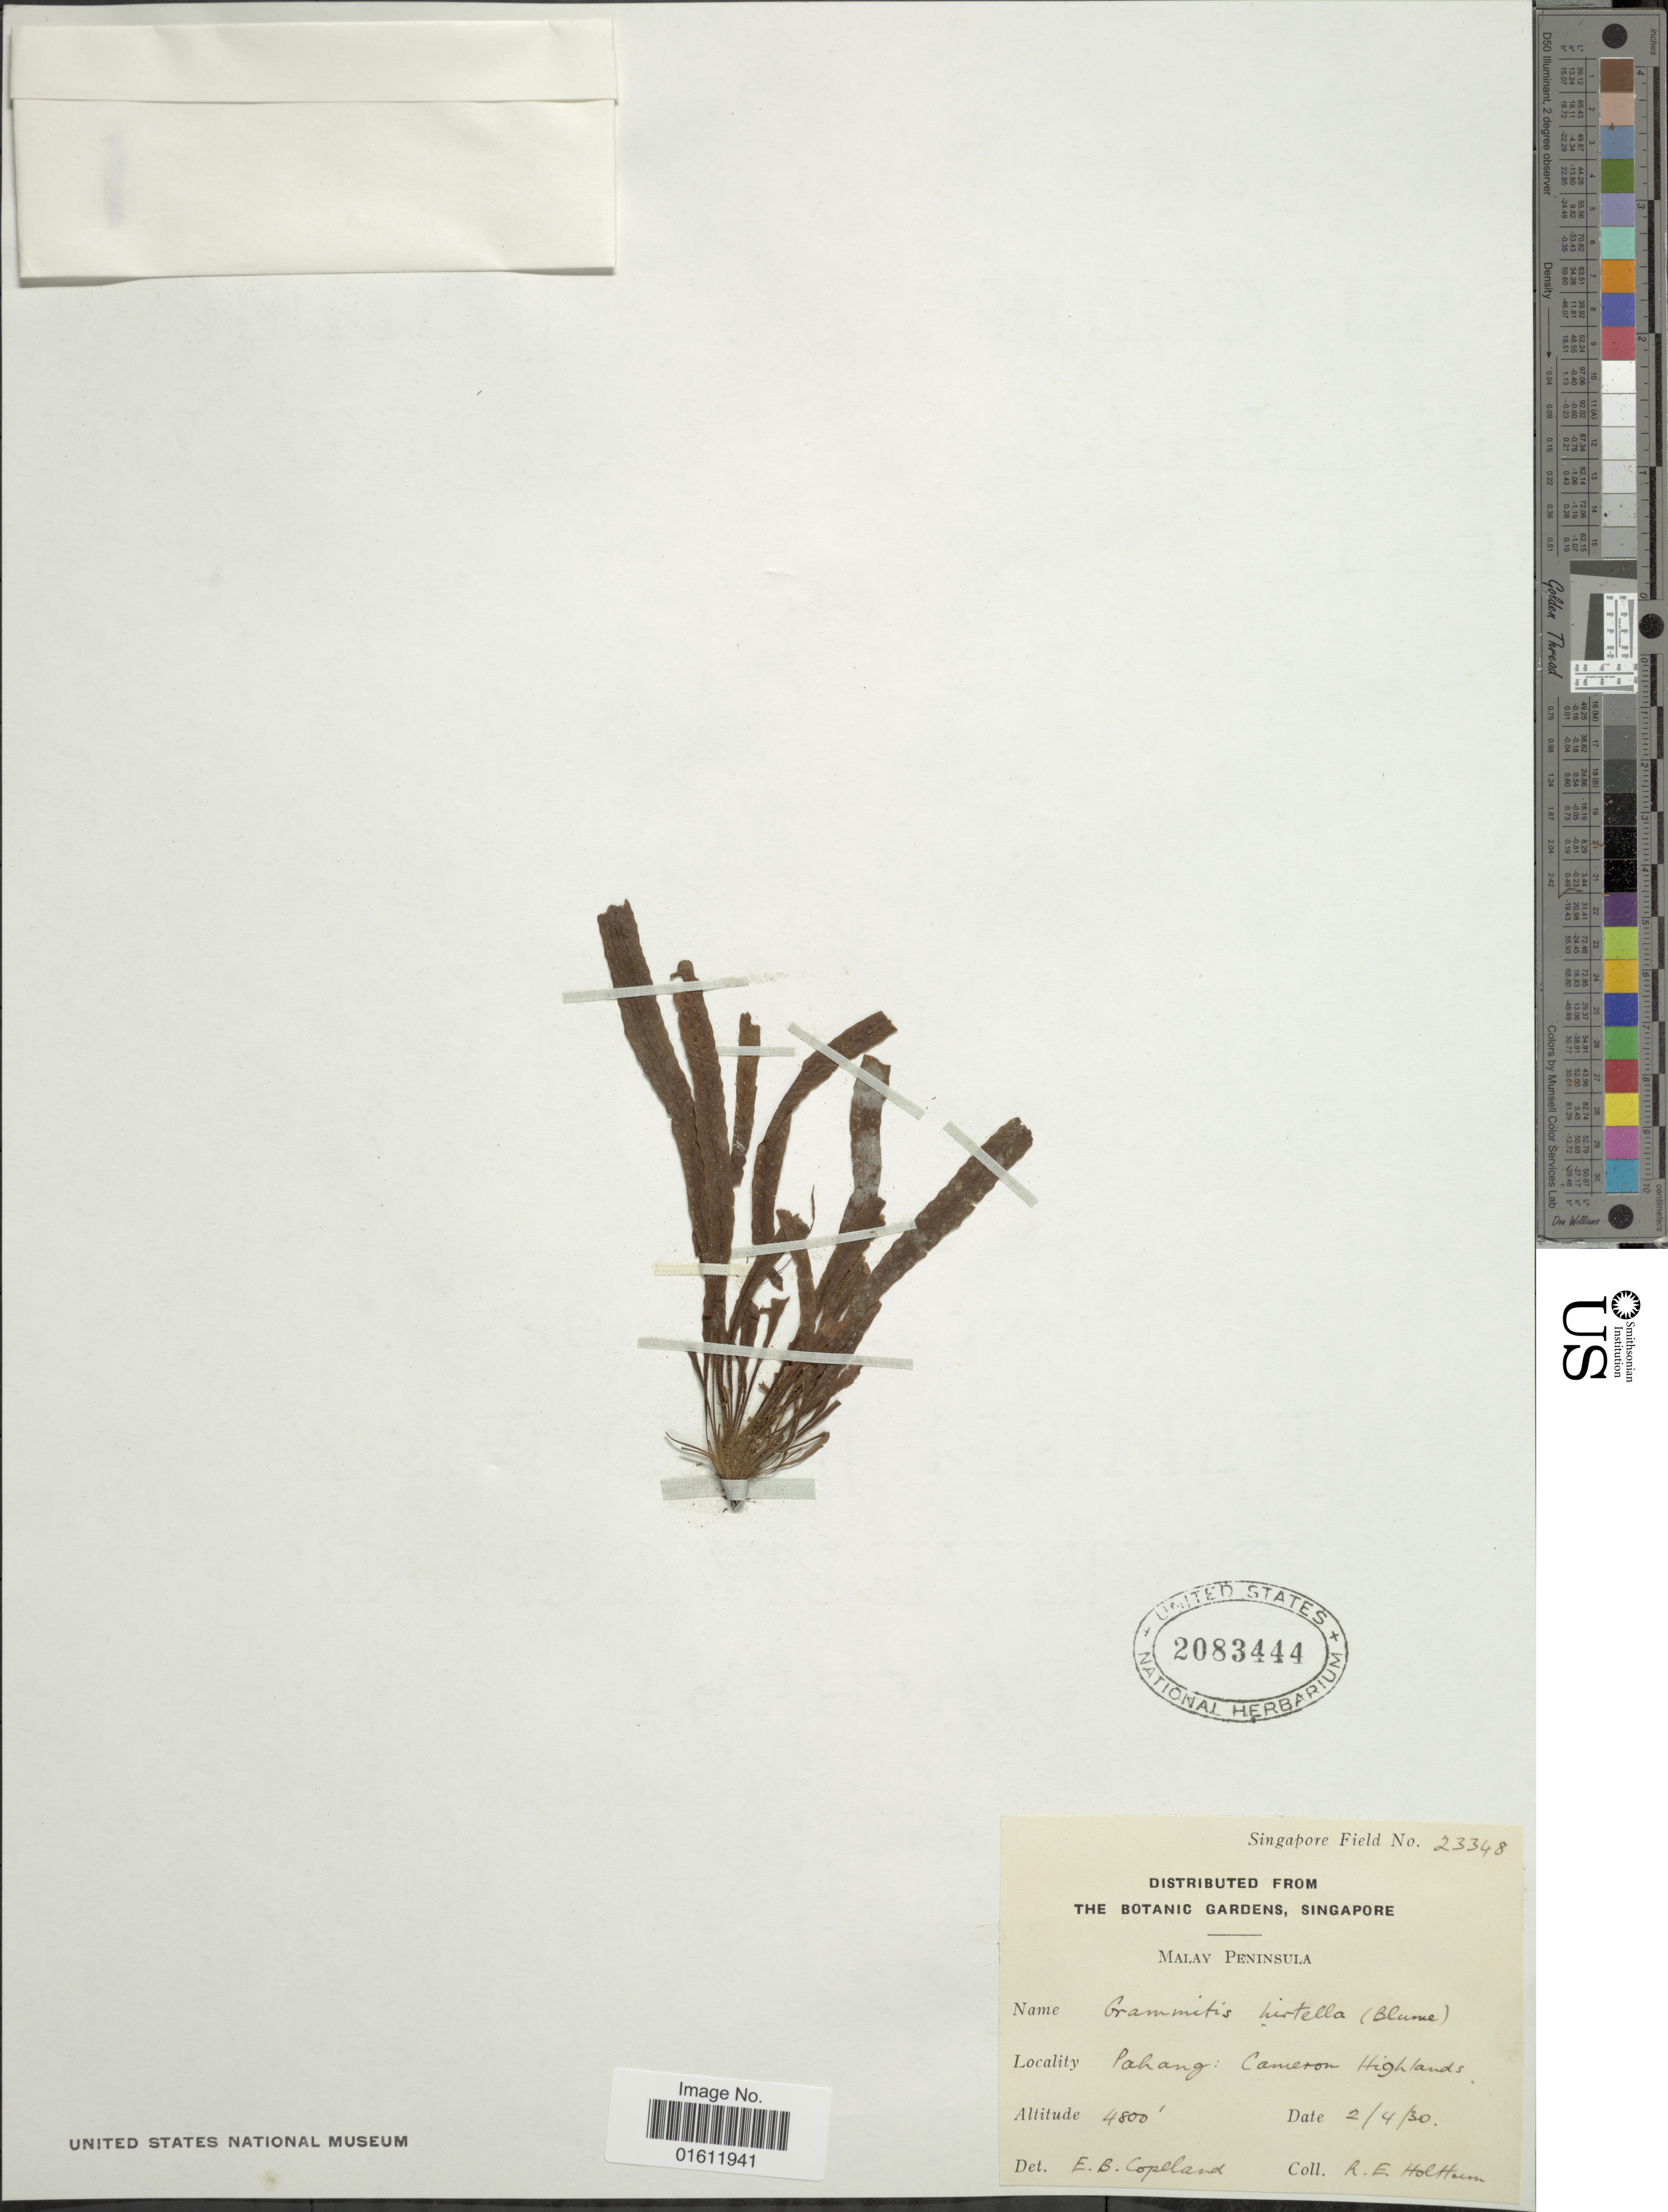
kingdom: Plantae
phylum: Tracheophyta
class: Polypodiopsida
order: Polypodiales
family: Polypodiaceae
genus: Radiogrammitis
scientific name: Radiogrammitis hirtella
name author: (Blume) Parris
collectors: R. E. Holttum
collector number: Singapore Field 23348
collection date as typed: Transcribed d/m/y: 2/4/30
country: Malaysia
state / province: Pahang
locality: Malay Peninsula, Pahang: Cameron Highlands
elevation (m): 1463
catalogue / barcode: US 2083444